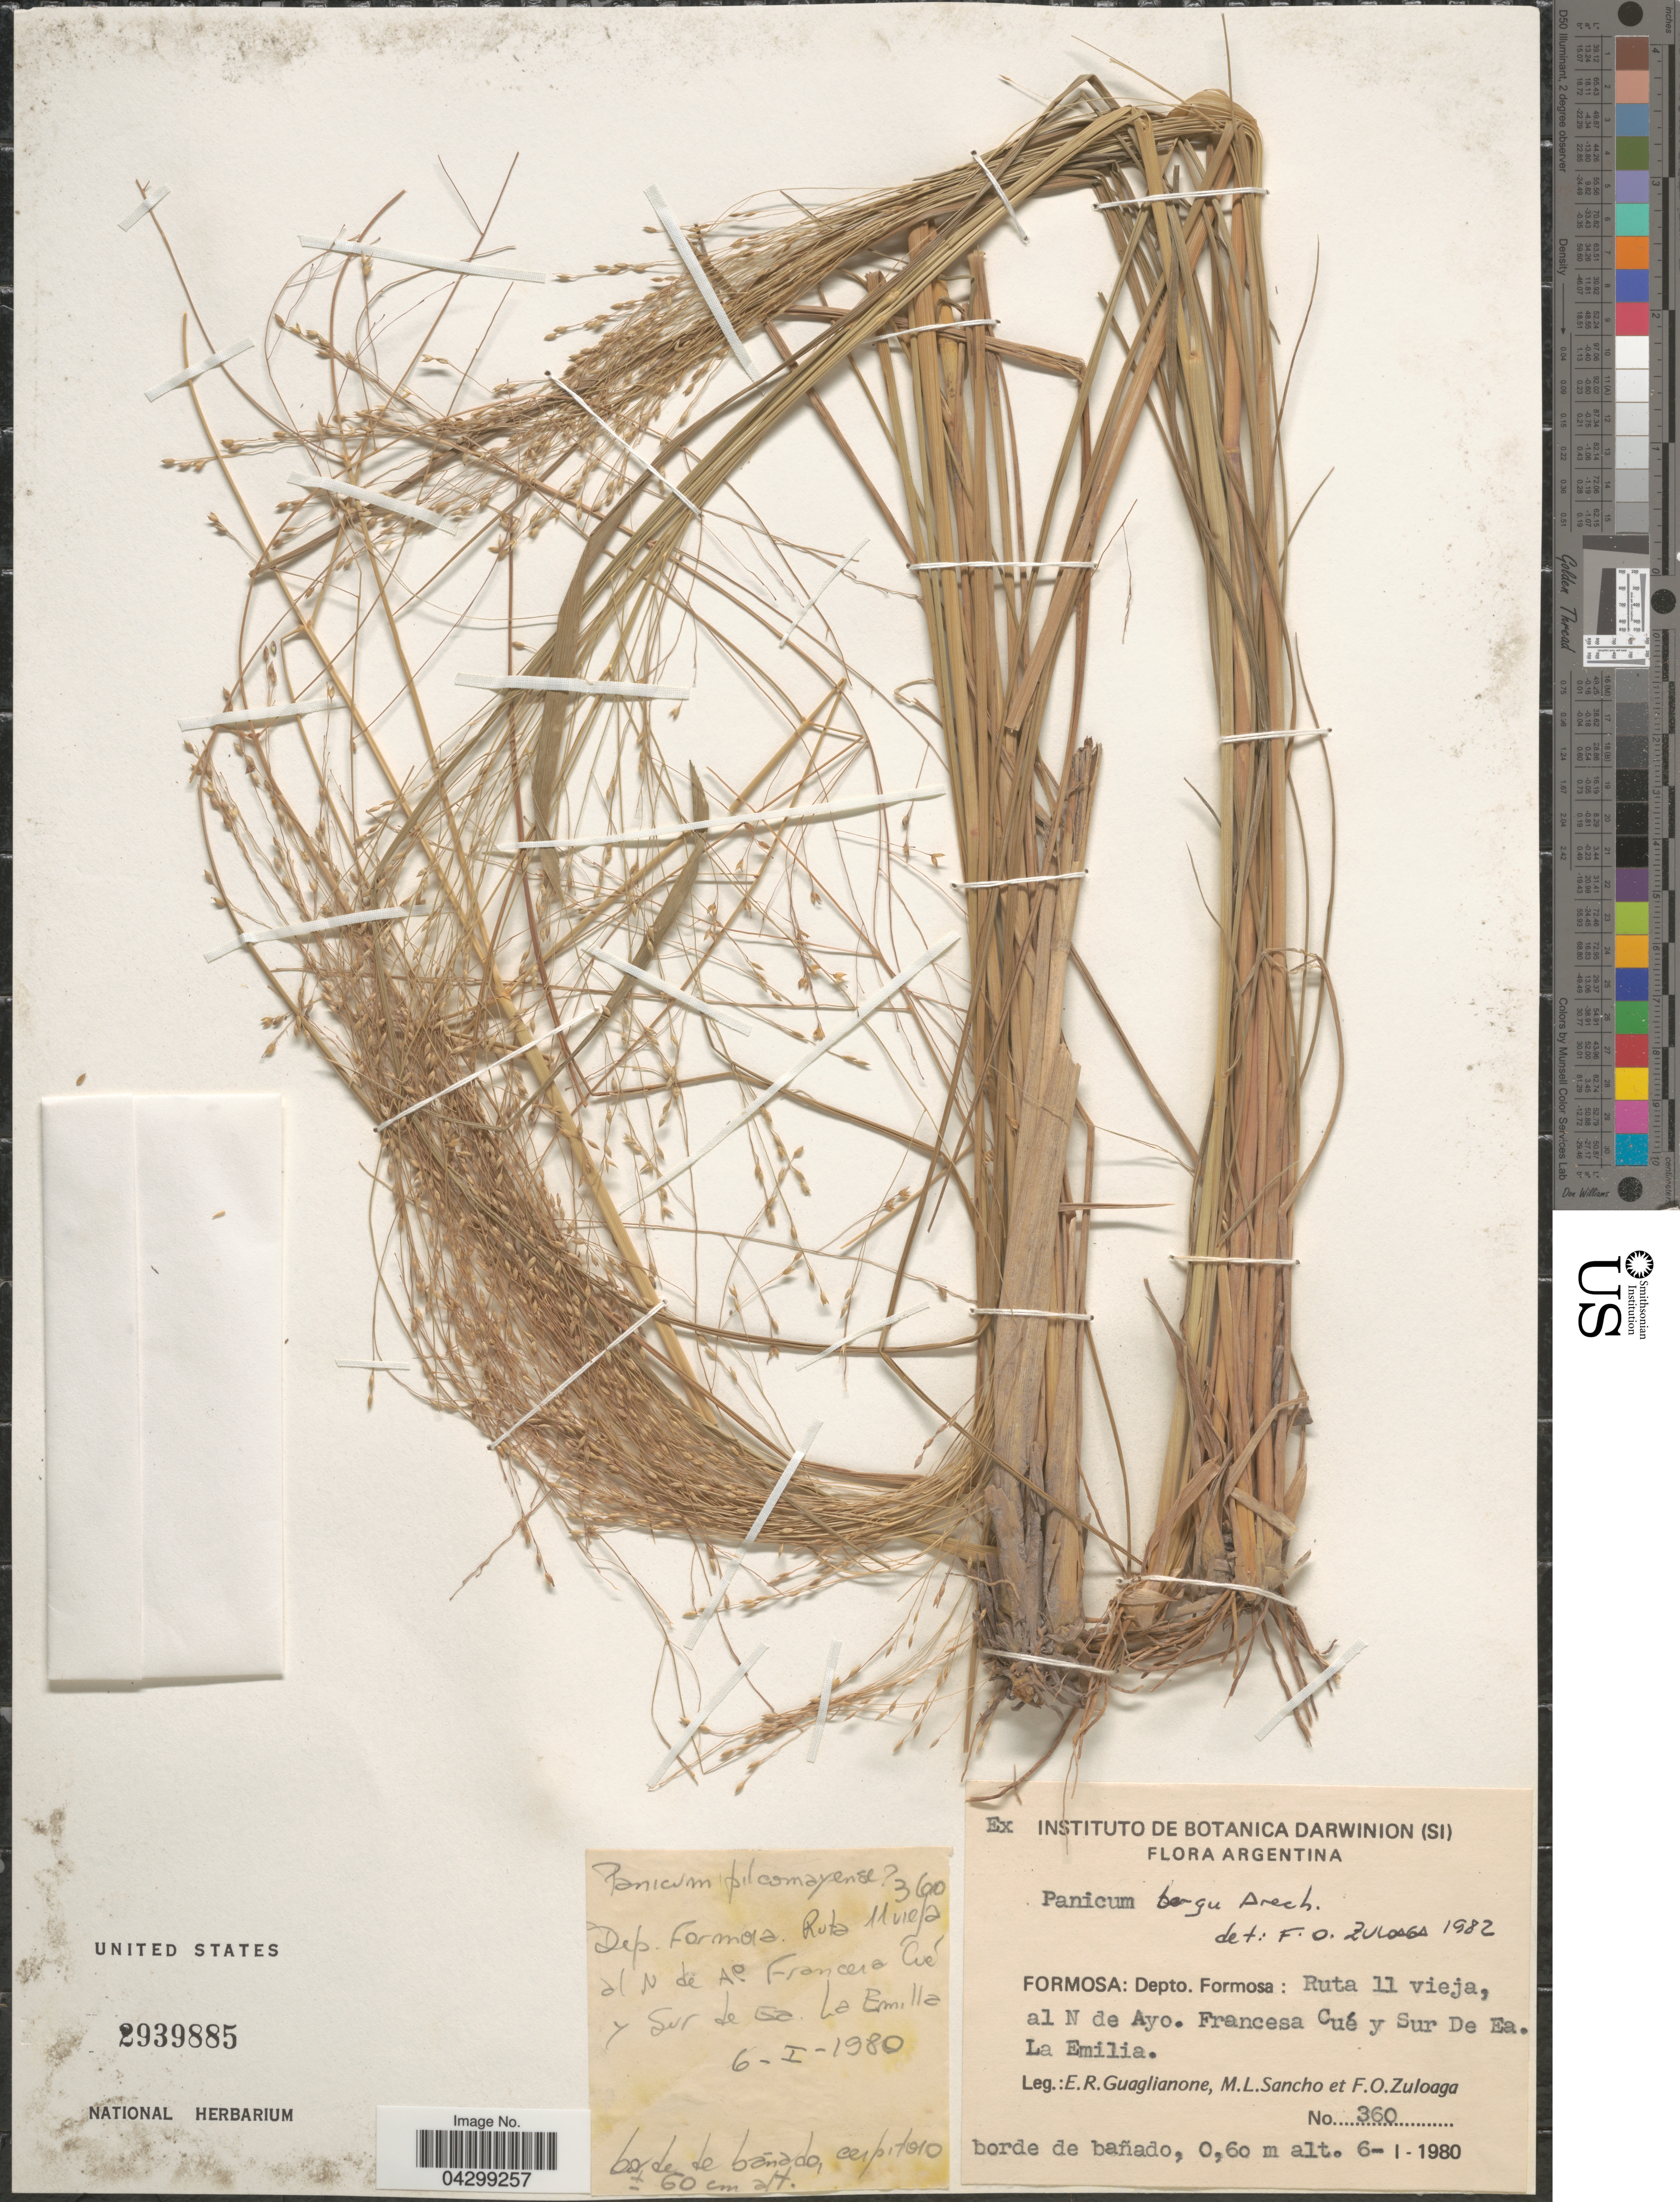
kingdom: Plantae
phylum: Tracheophyta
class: Liliopsida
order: Poales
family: Poaceae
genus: Panicum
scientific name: Panicum bergii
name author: Arechav.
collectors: E. R. Guaglianone, M. L. Sancho & F. O. Zuloaga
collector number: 360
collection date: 1980-01-06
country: Argentina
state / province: Formosa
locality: Depto. Formosa: Ruta 11 vieja, al N de Ayo. Francesa Cué y Sur de Ea. La Emilia.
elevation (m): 0.6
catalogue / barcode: US 2939885